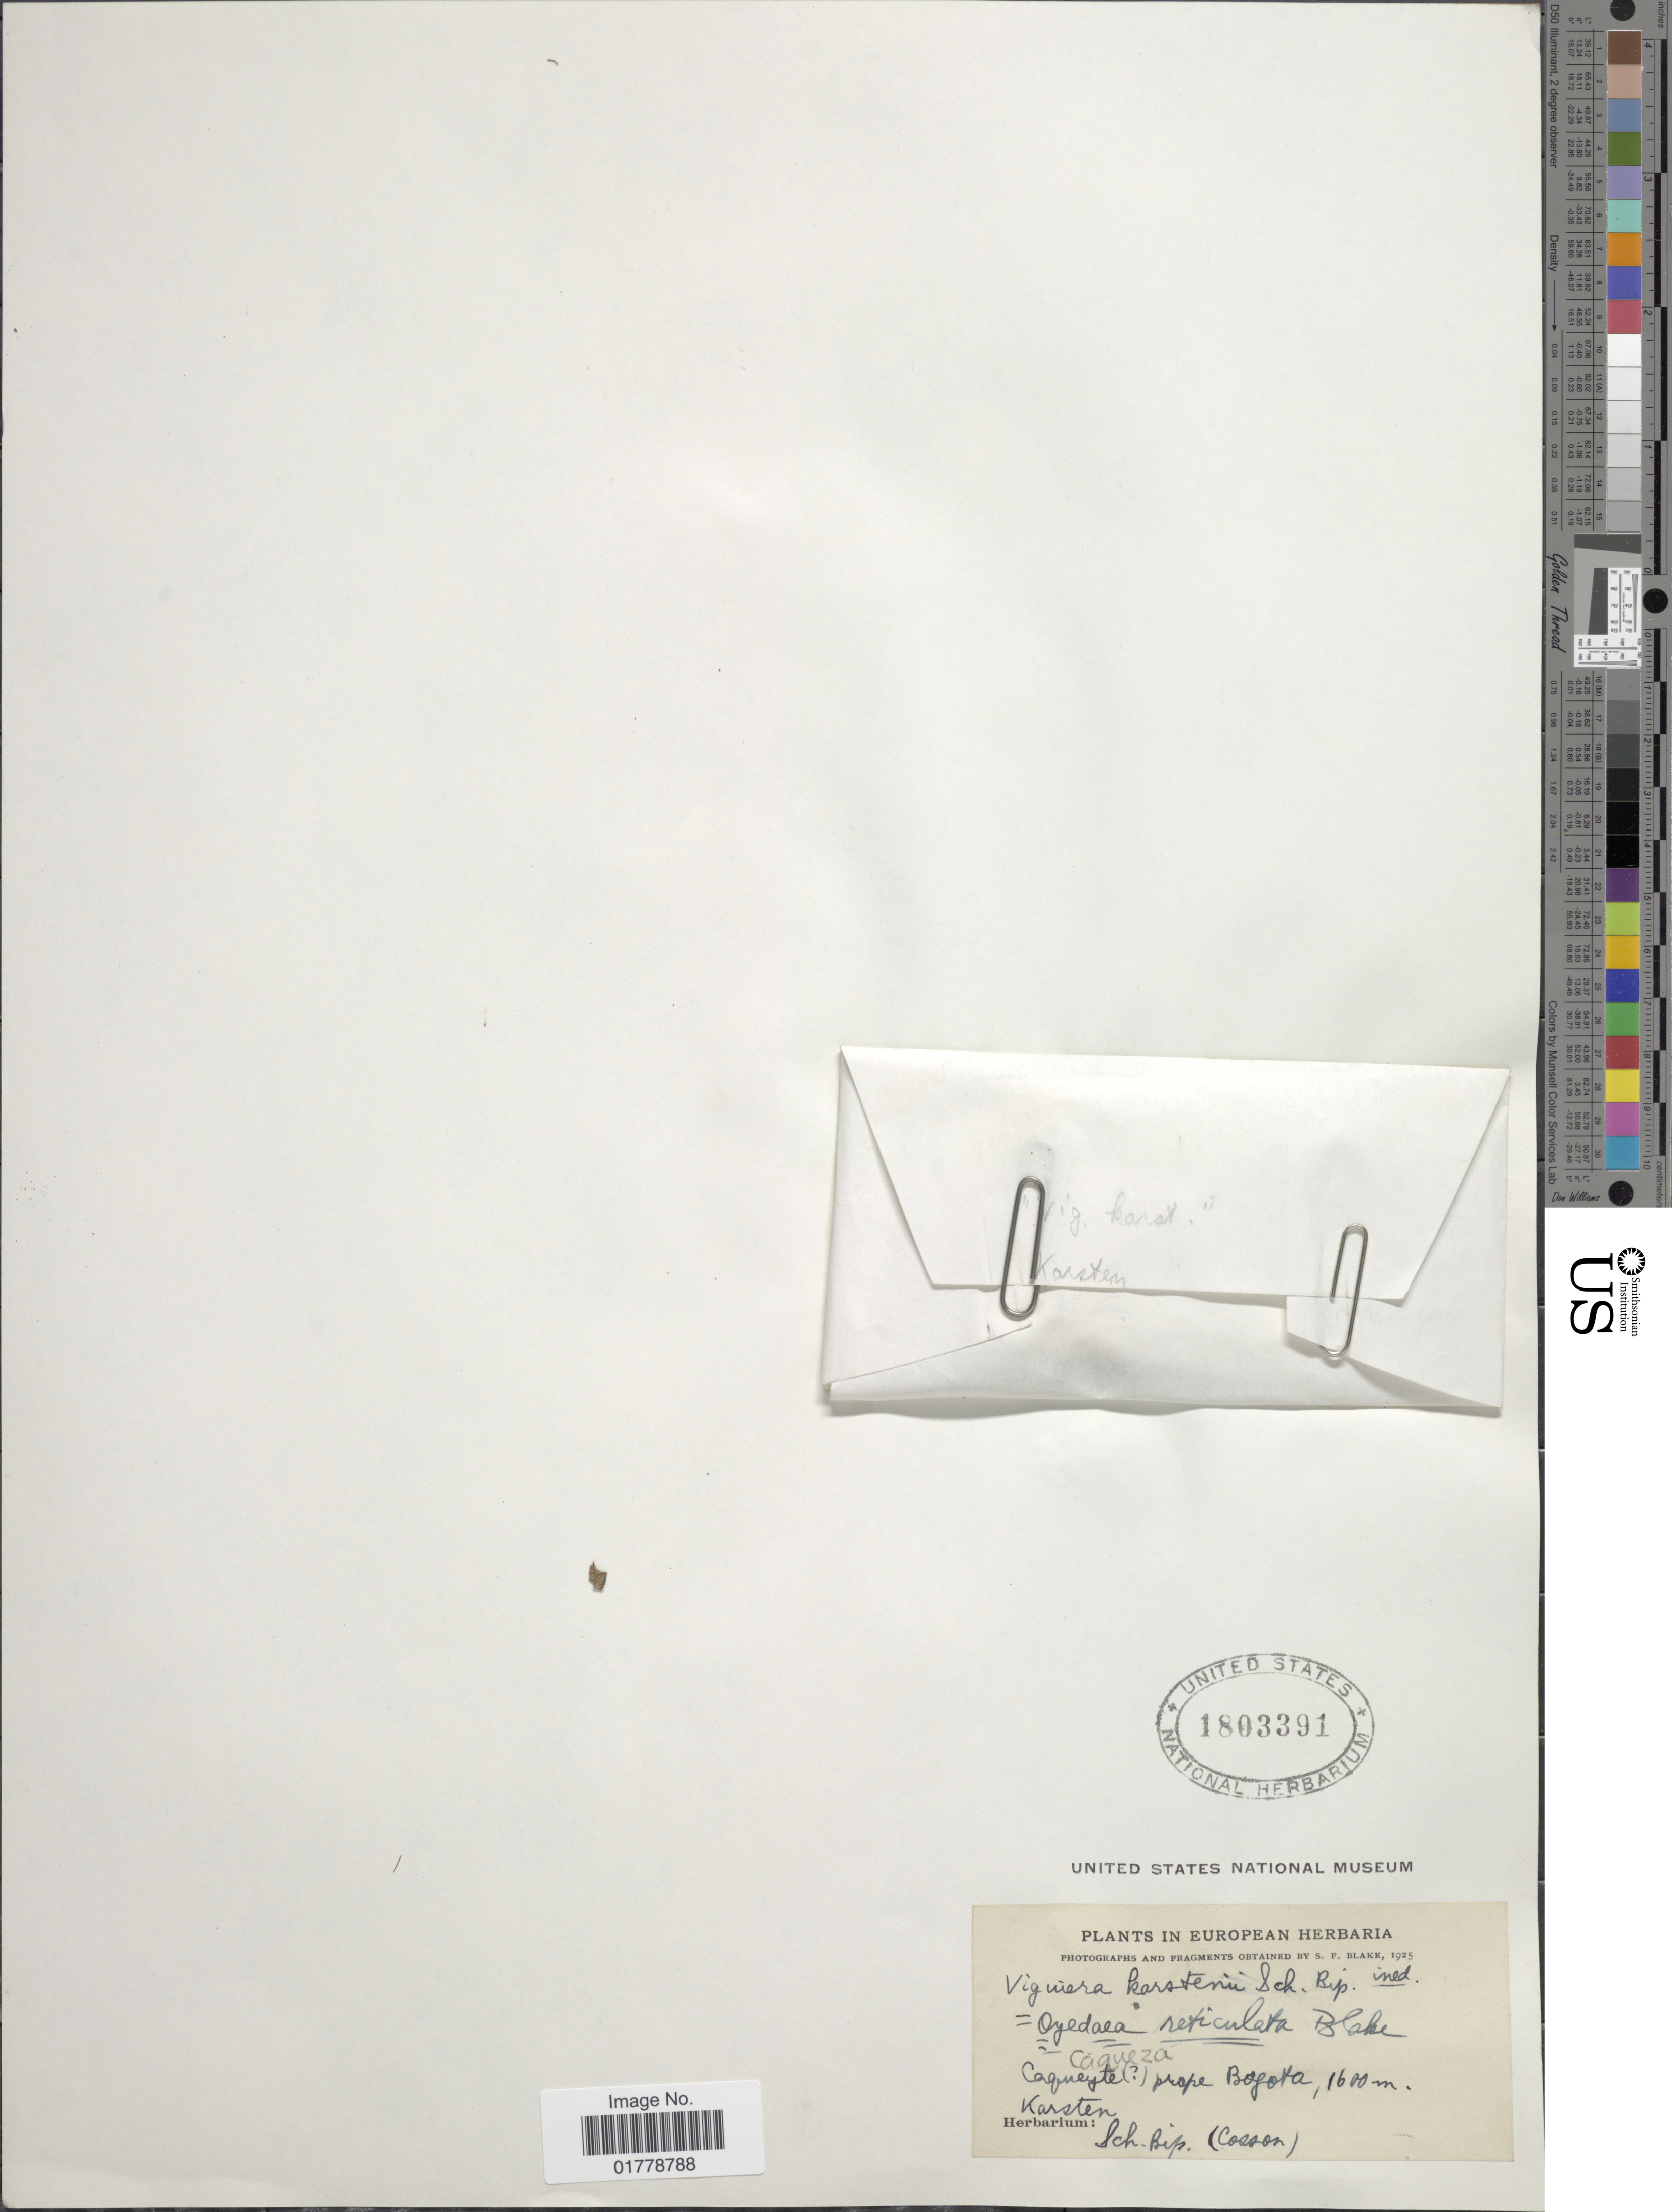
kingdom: Plantae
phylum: Tracheophyta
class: Magnoliopsida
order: Asterales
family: Asteraceae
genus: Oyedaea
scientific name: Oyedaea reticulata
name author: S.F. Blake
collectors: -. Karsten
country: Colombia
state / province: Cundinamarca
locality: Cagueza, Caquete, prope Bogota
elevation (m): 1600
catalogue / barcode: US 1803391